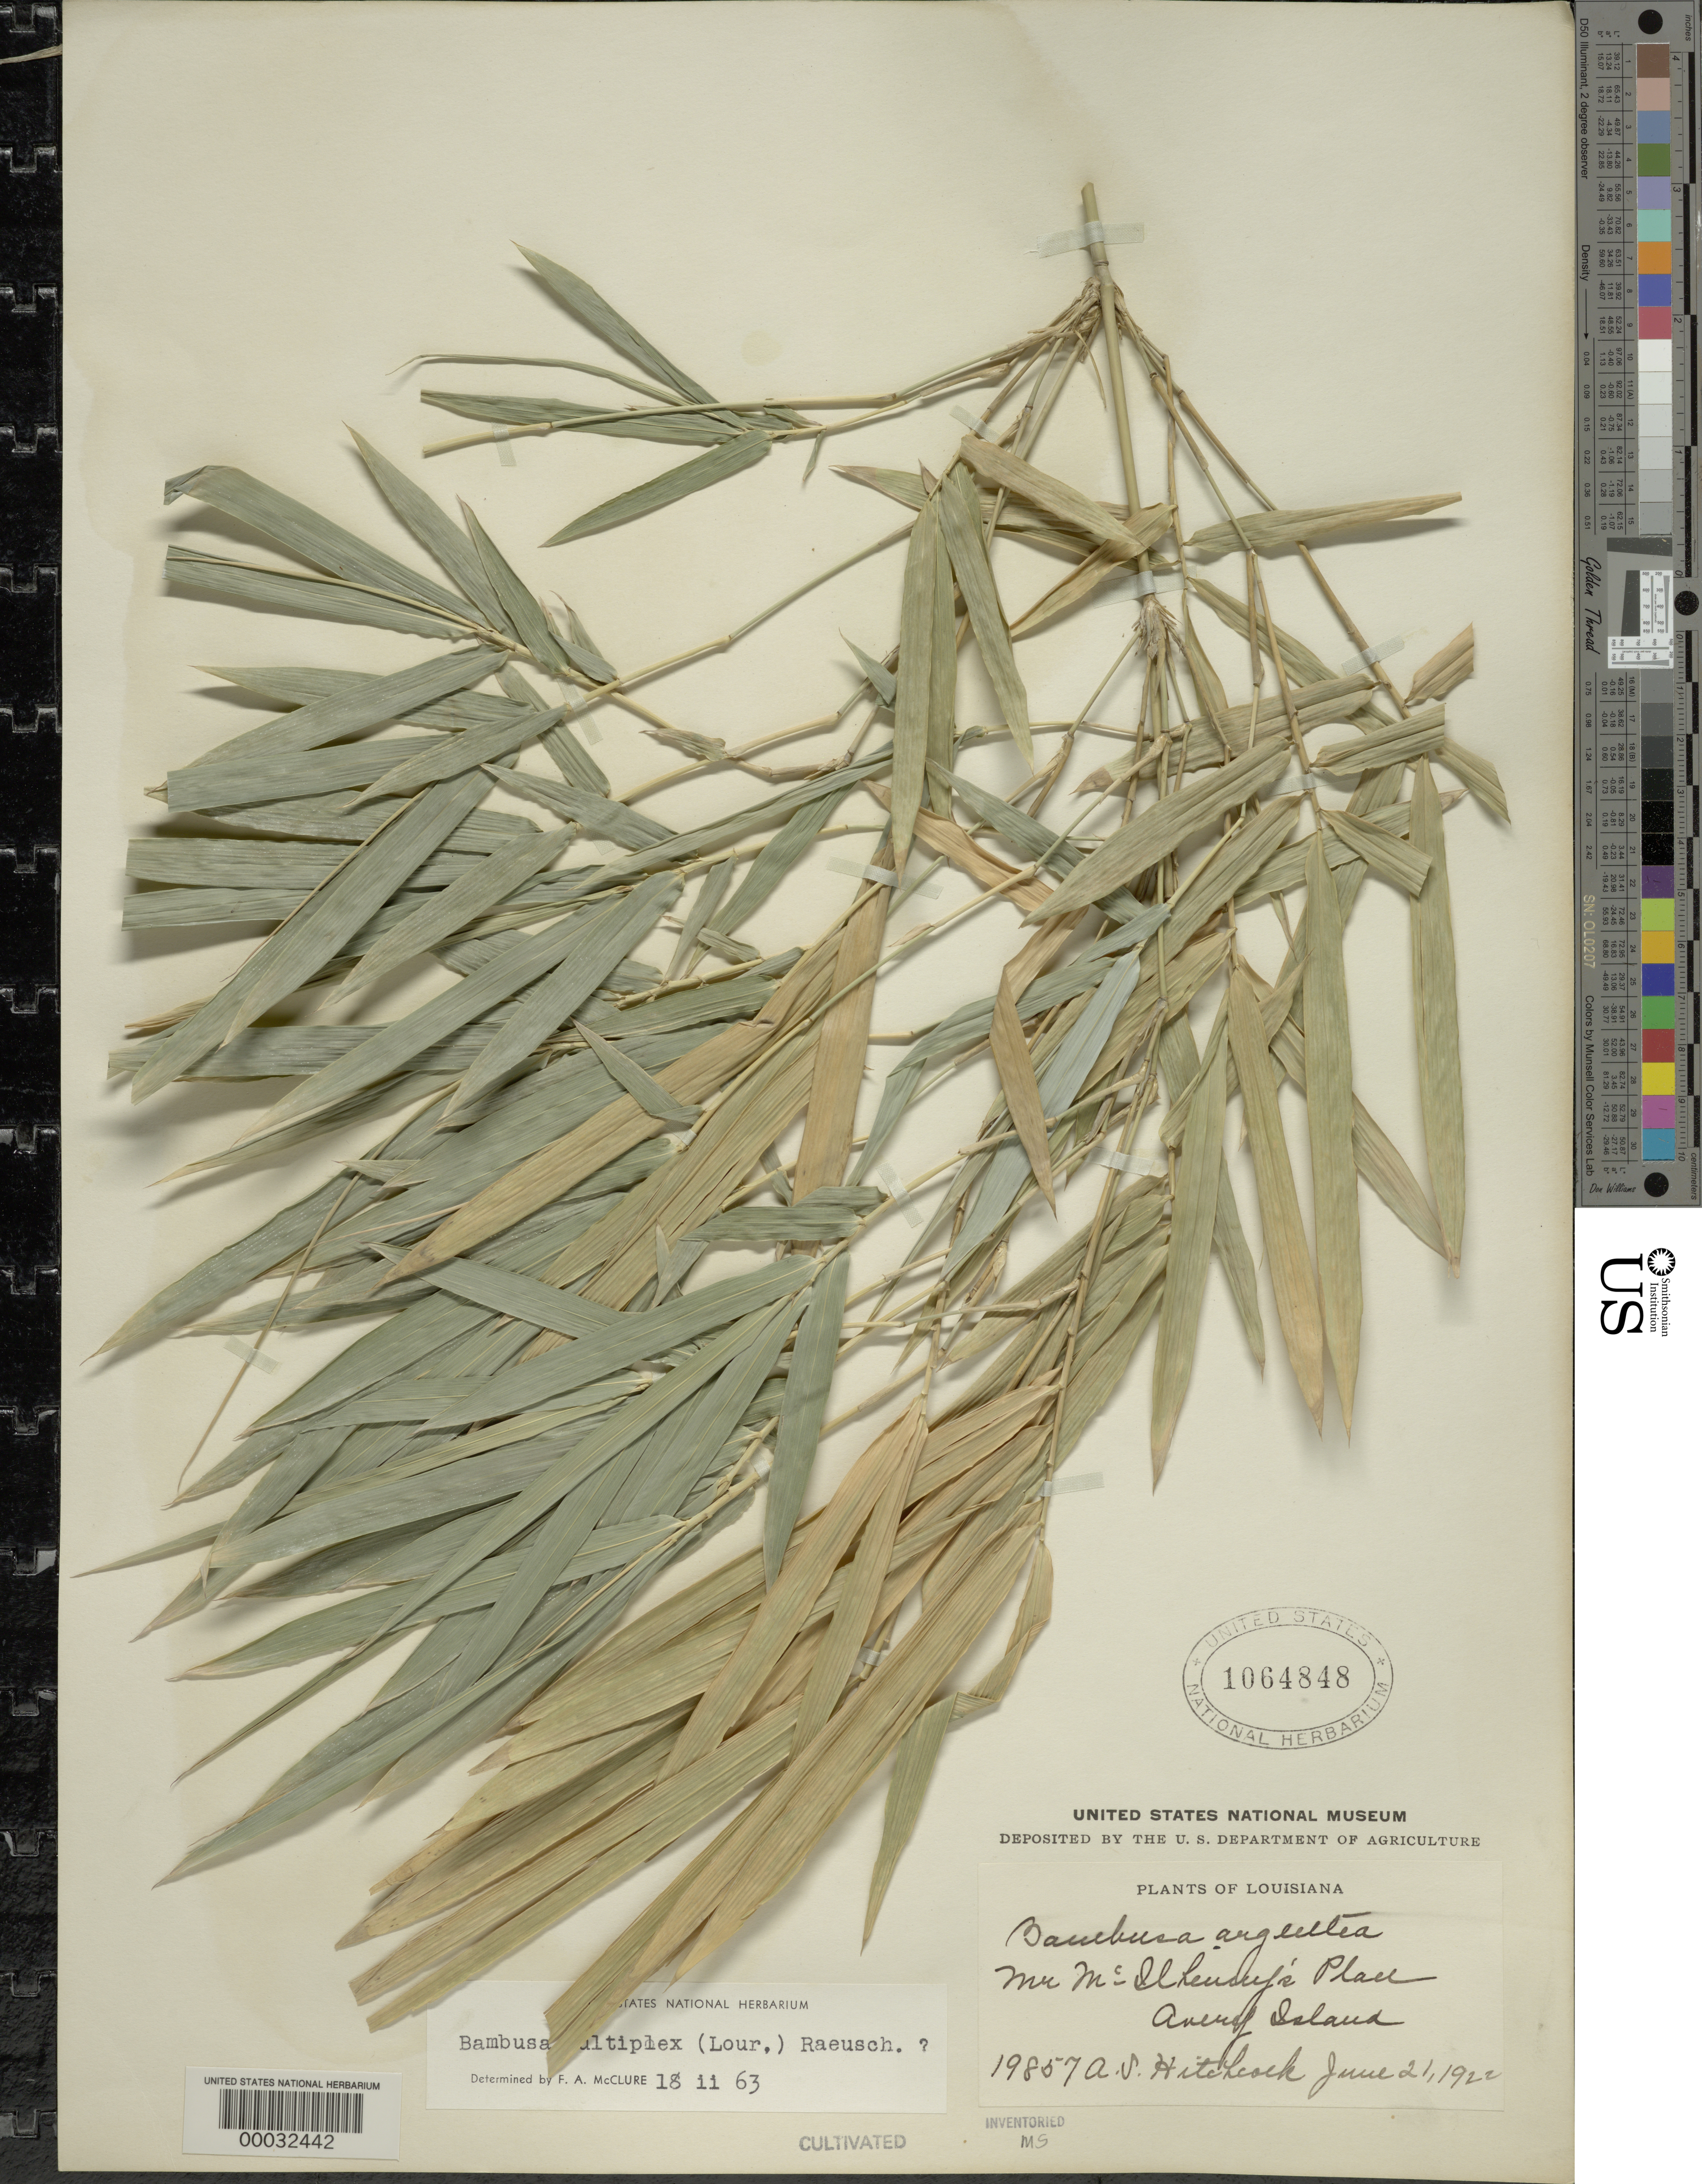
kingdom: Plantae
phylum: Tracheophyta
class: Liliopsida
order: Poales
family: Poaceae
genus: Bambusa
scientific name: Bambusa multiplex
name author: (Lour.) Raeusch. ex Schult. & Schult. f.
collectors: A. S. Hitchcock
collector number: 19857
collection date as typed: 21 Jun 1922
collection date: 1922-06-21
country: United States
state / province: Louisiana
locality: Avery island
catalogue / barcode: US 1064848